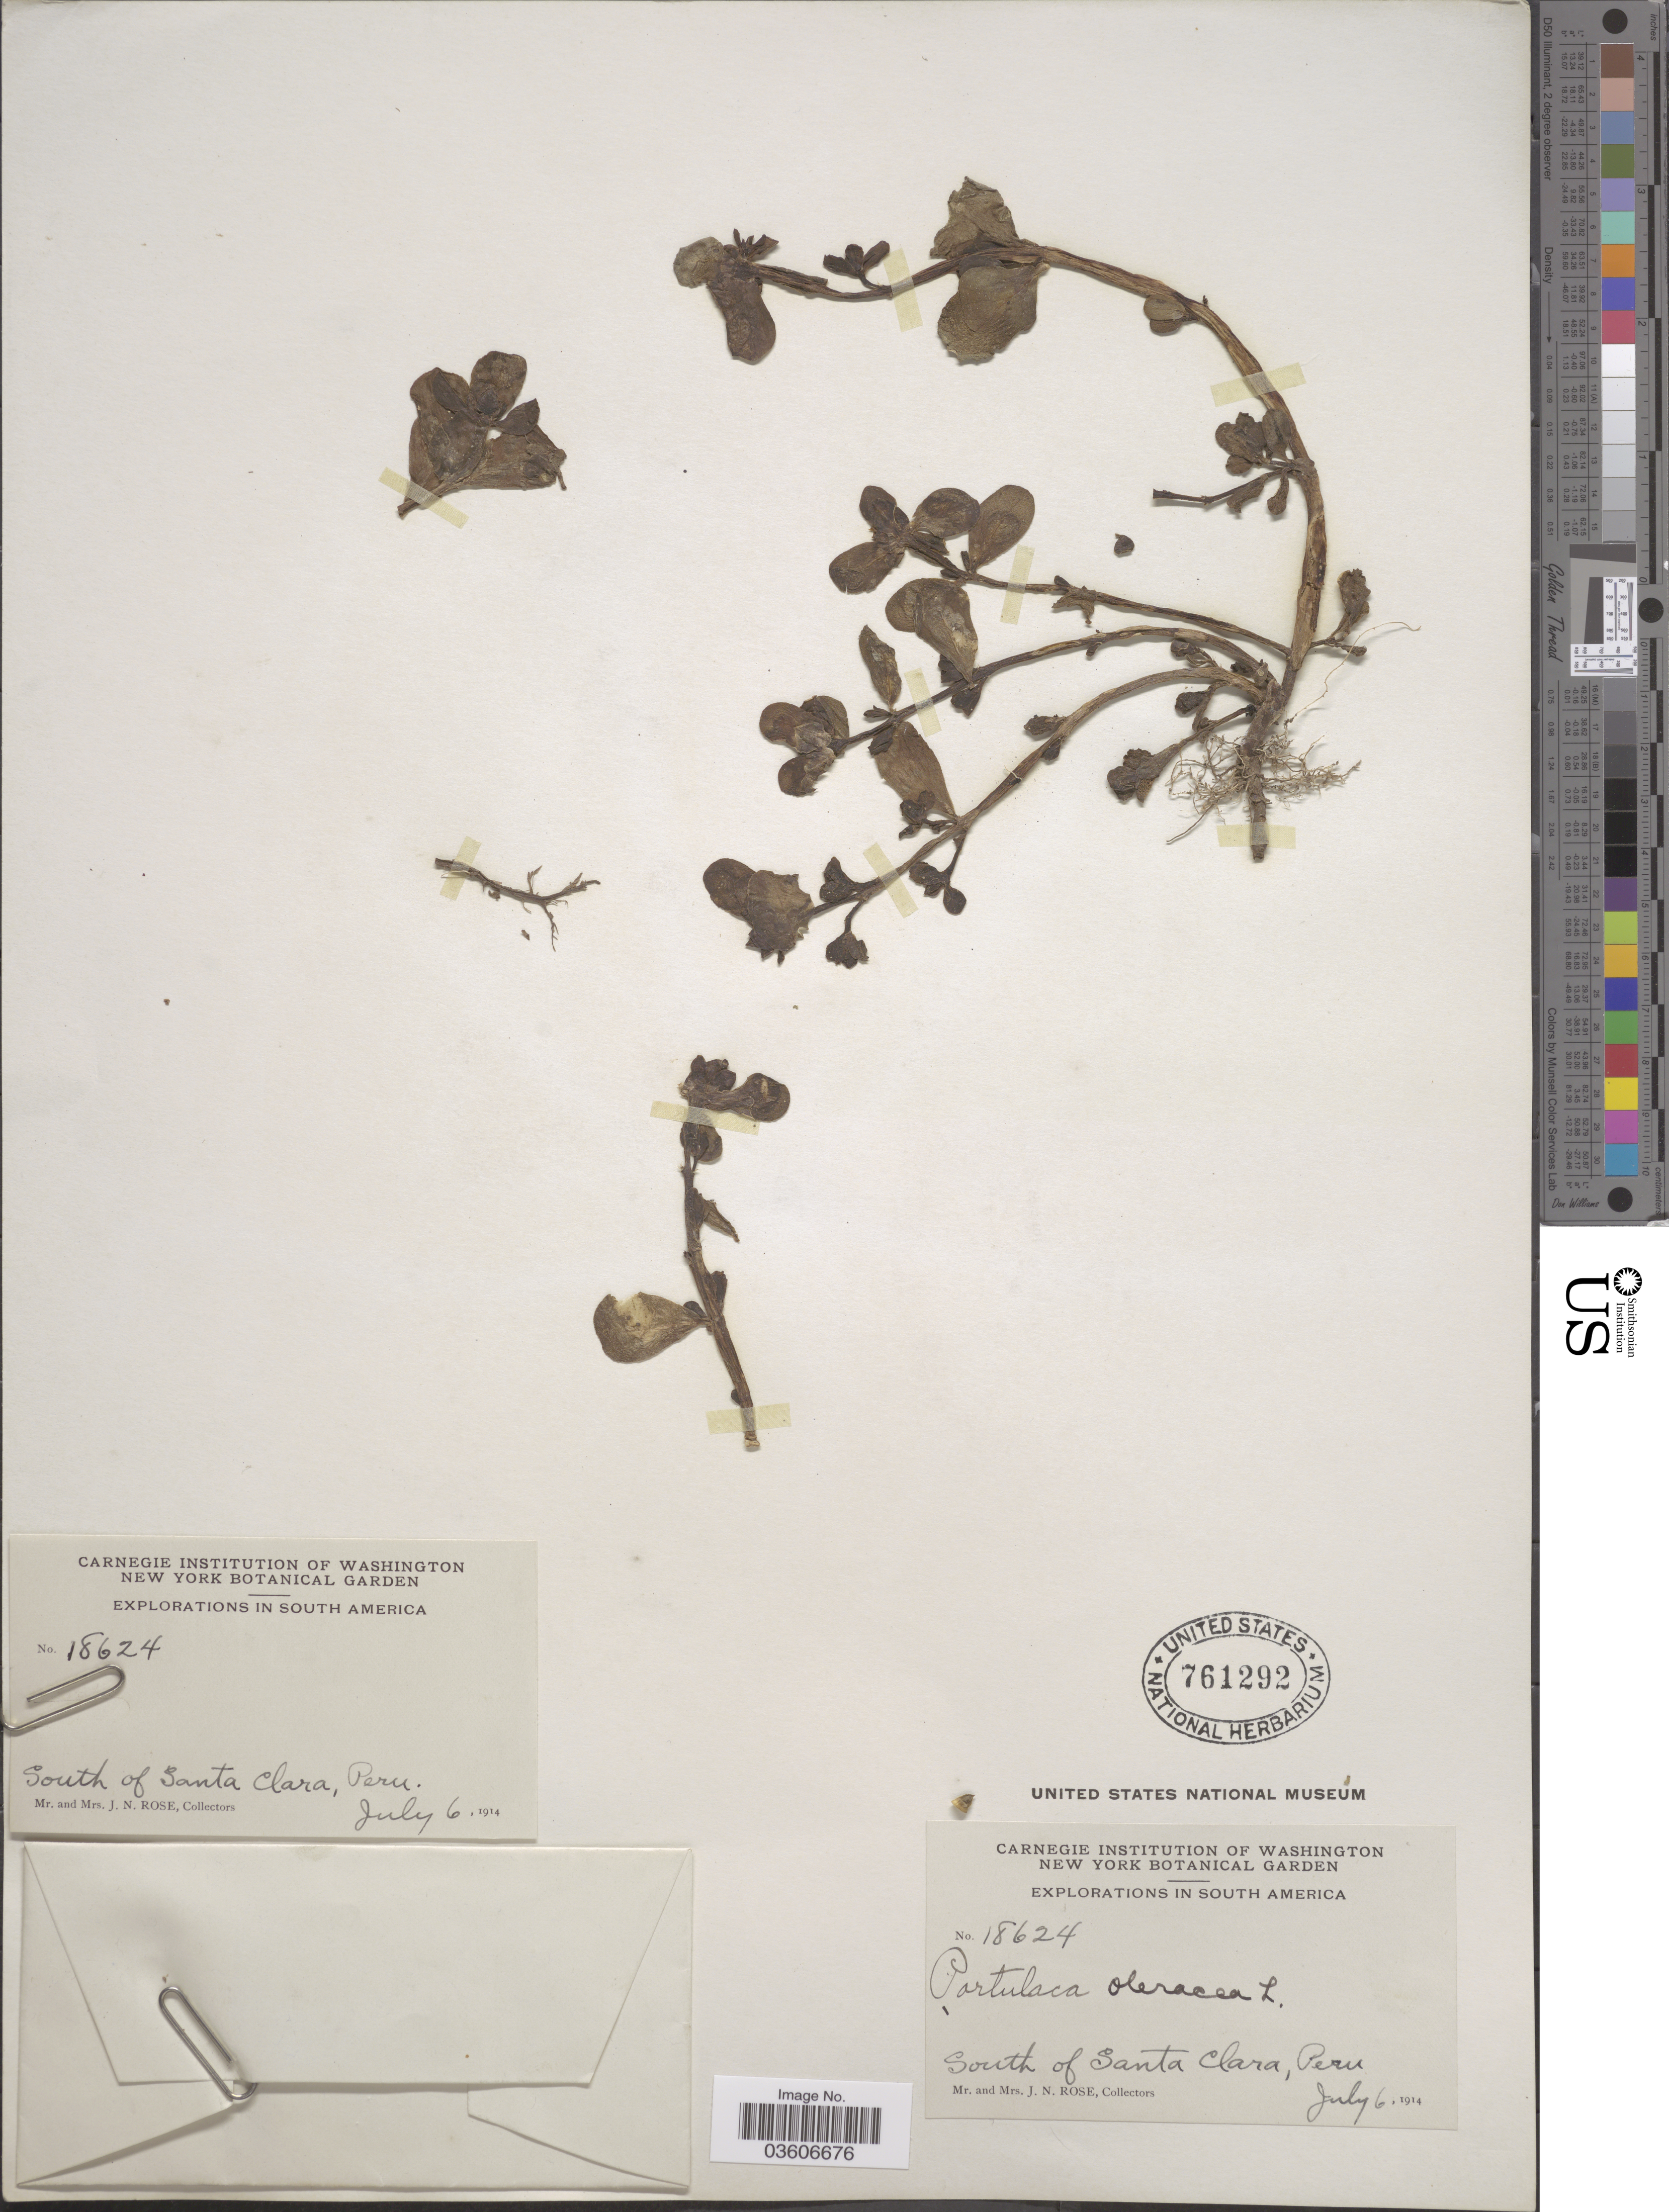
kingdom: Plantae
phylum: Tracheophyta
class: Magnoliopsida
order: Caryophyllales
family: Portulacaceae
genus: Portulaca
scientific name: Portulaca oleracea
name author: L.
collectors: J. N. Rose & L. B. Rose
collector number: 18624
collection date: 1914-07-06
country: Peru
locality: South of Santa Clara.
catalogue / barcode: US 761292